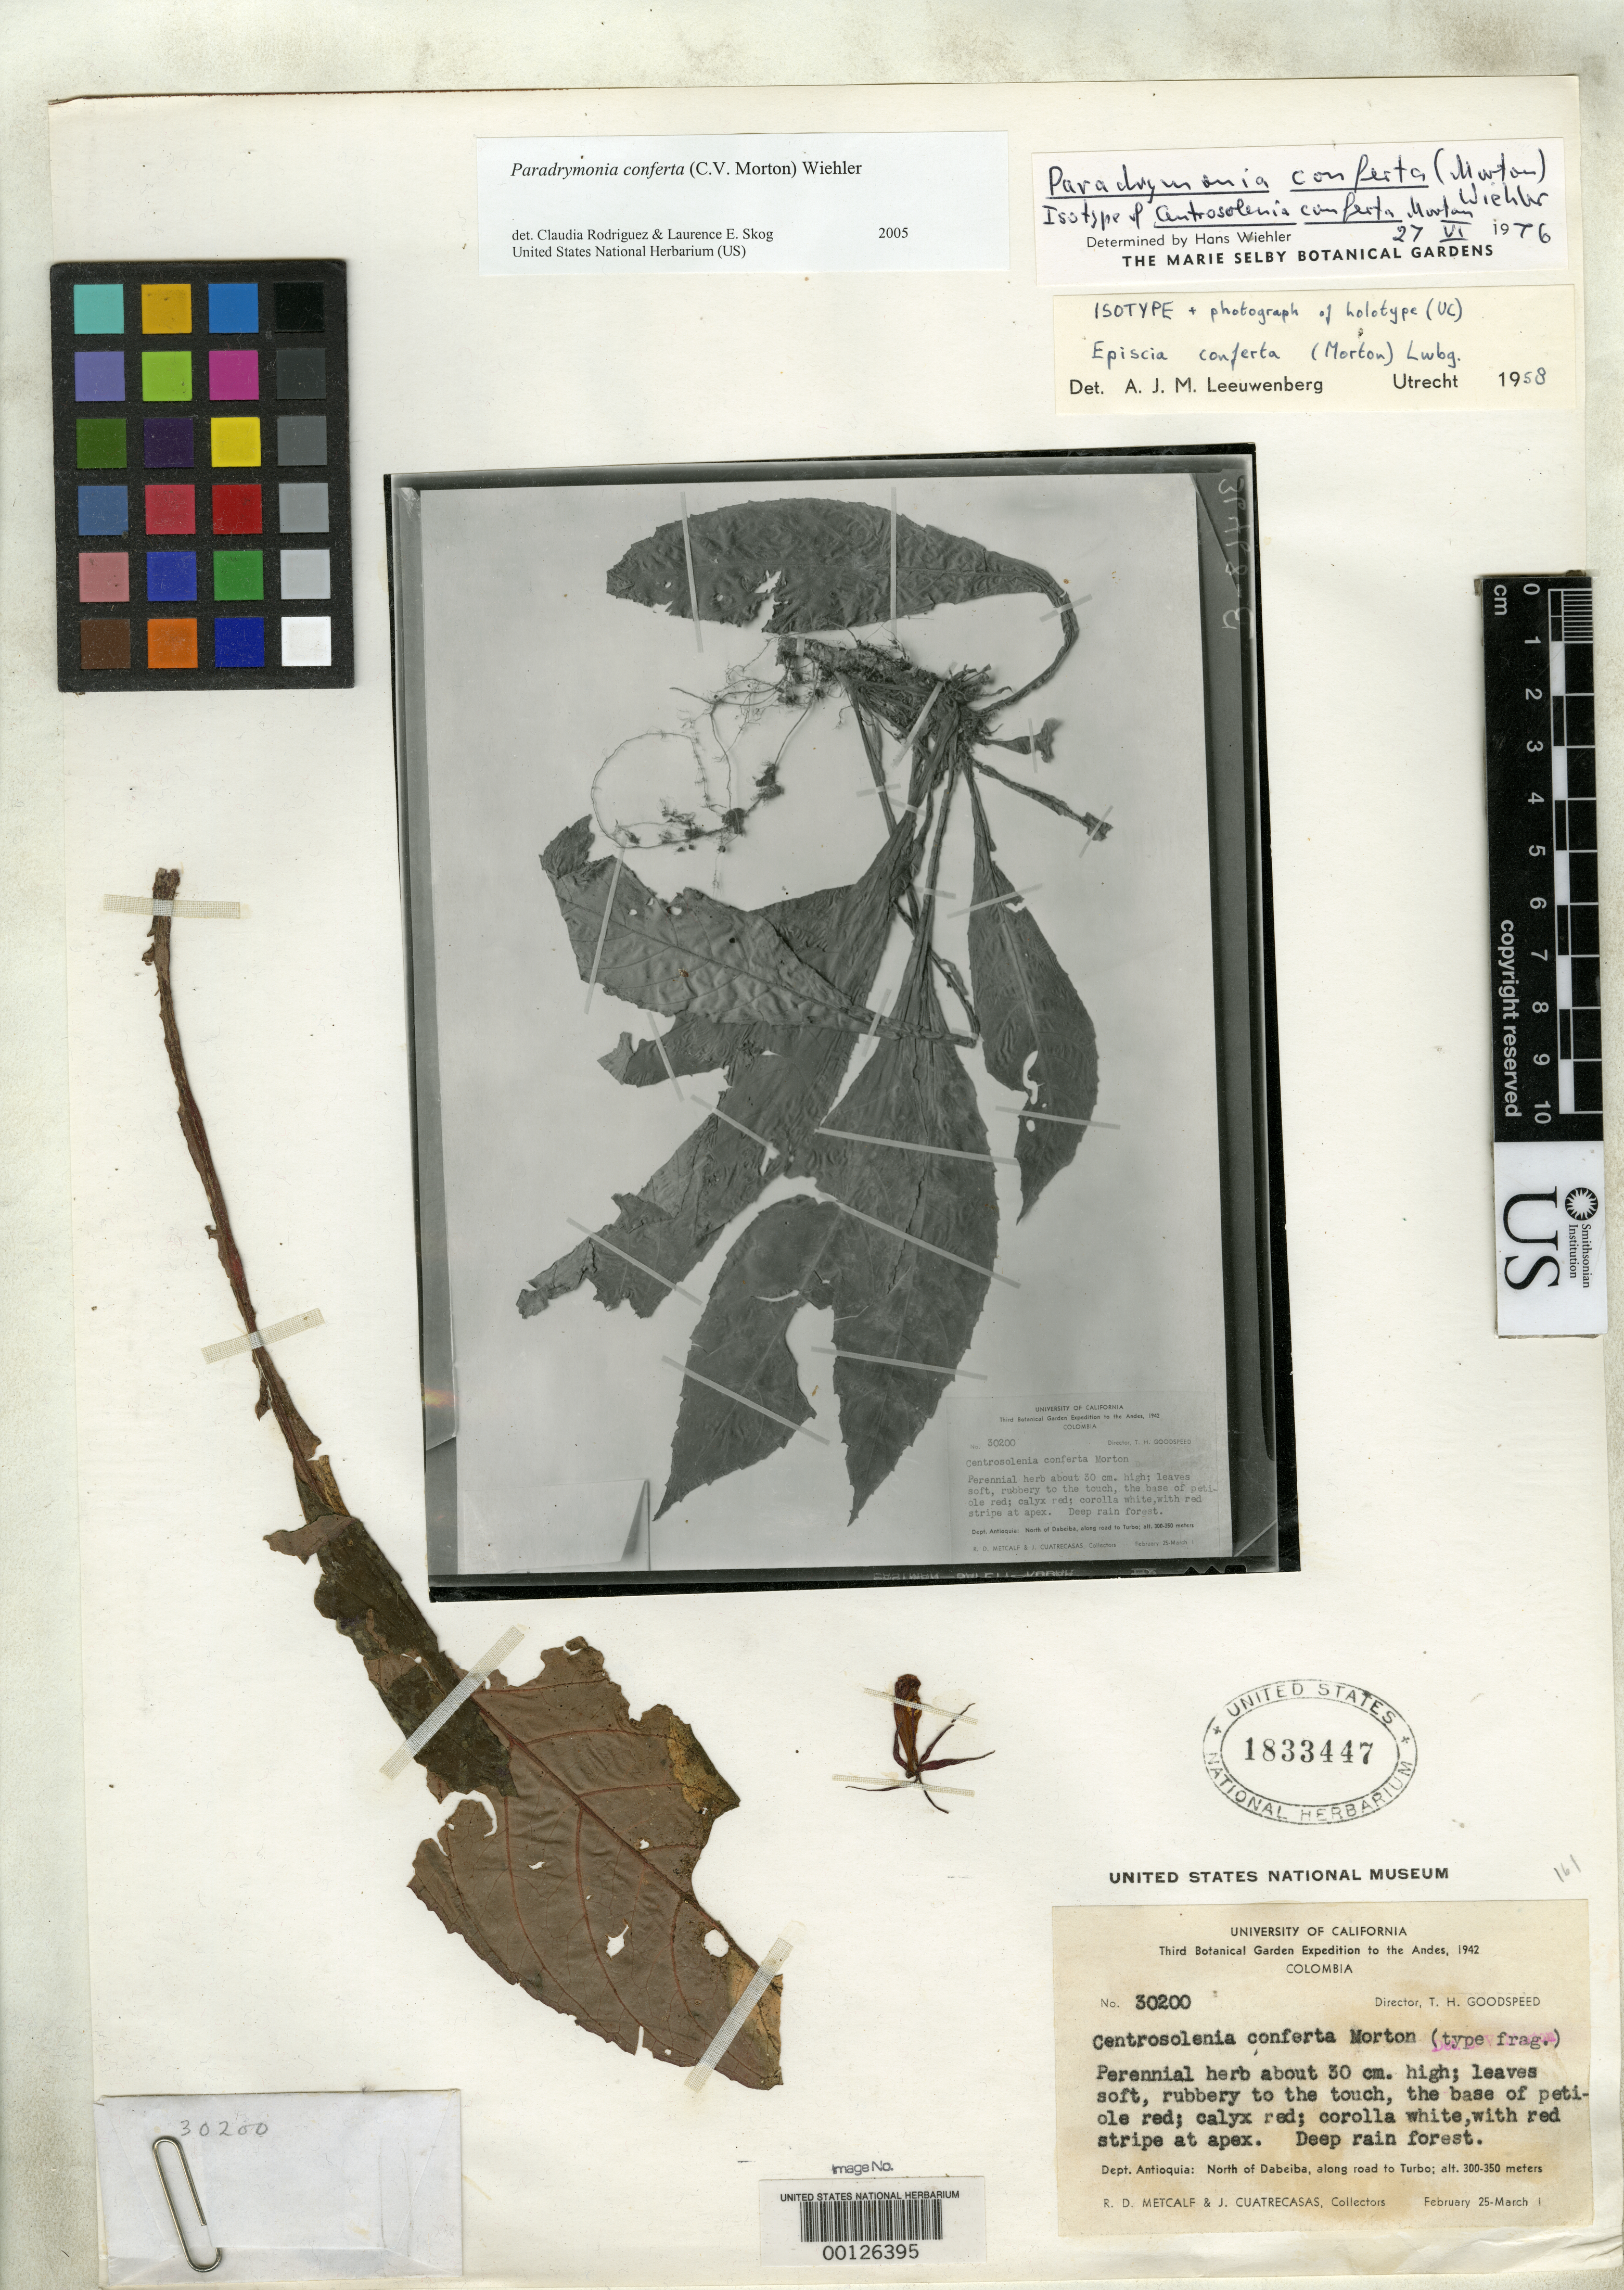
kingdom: Plantae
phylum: Tracheophyta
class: Magnoliopsida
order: Lamiales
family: Gesneriaceae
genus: Centrosolenia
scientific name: Centrosolenia conferta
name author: C.V. Morton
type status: Holotype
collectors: R. D. Metcalf & J. Cuatrecasas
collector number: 30200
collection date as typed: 28 Feb 1942 to 01 Mar 1942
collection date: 1942-02-28/1942-03-01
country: Colombia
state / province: Antioquia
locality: N of Dabeiba, road to Turbo.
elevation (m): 300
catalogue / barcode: US 1833447